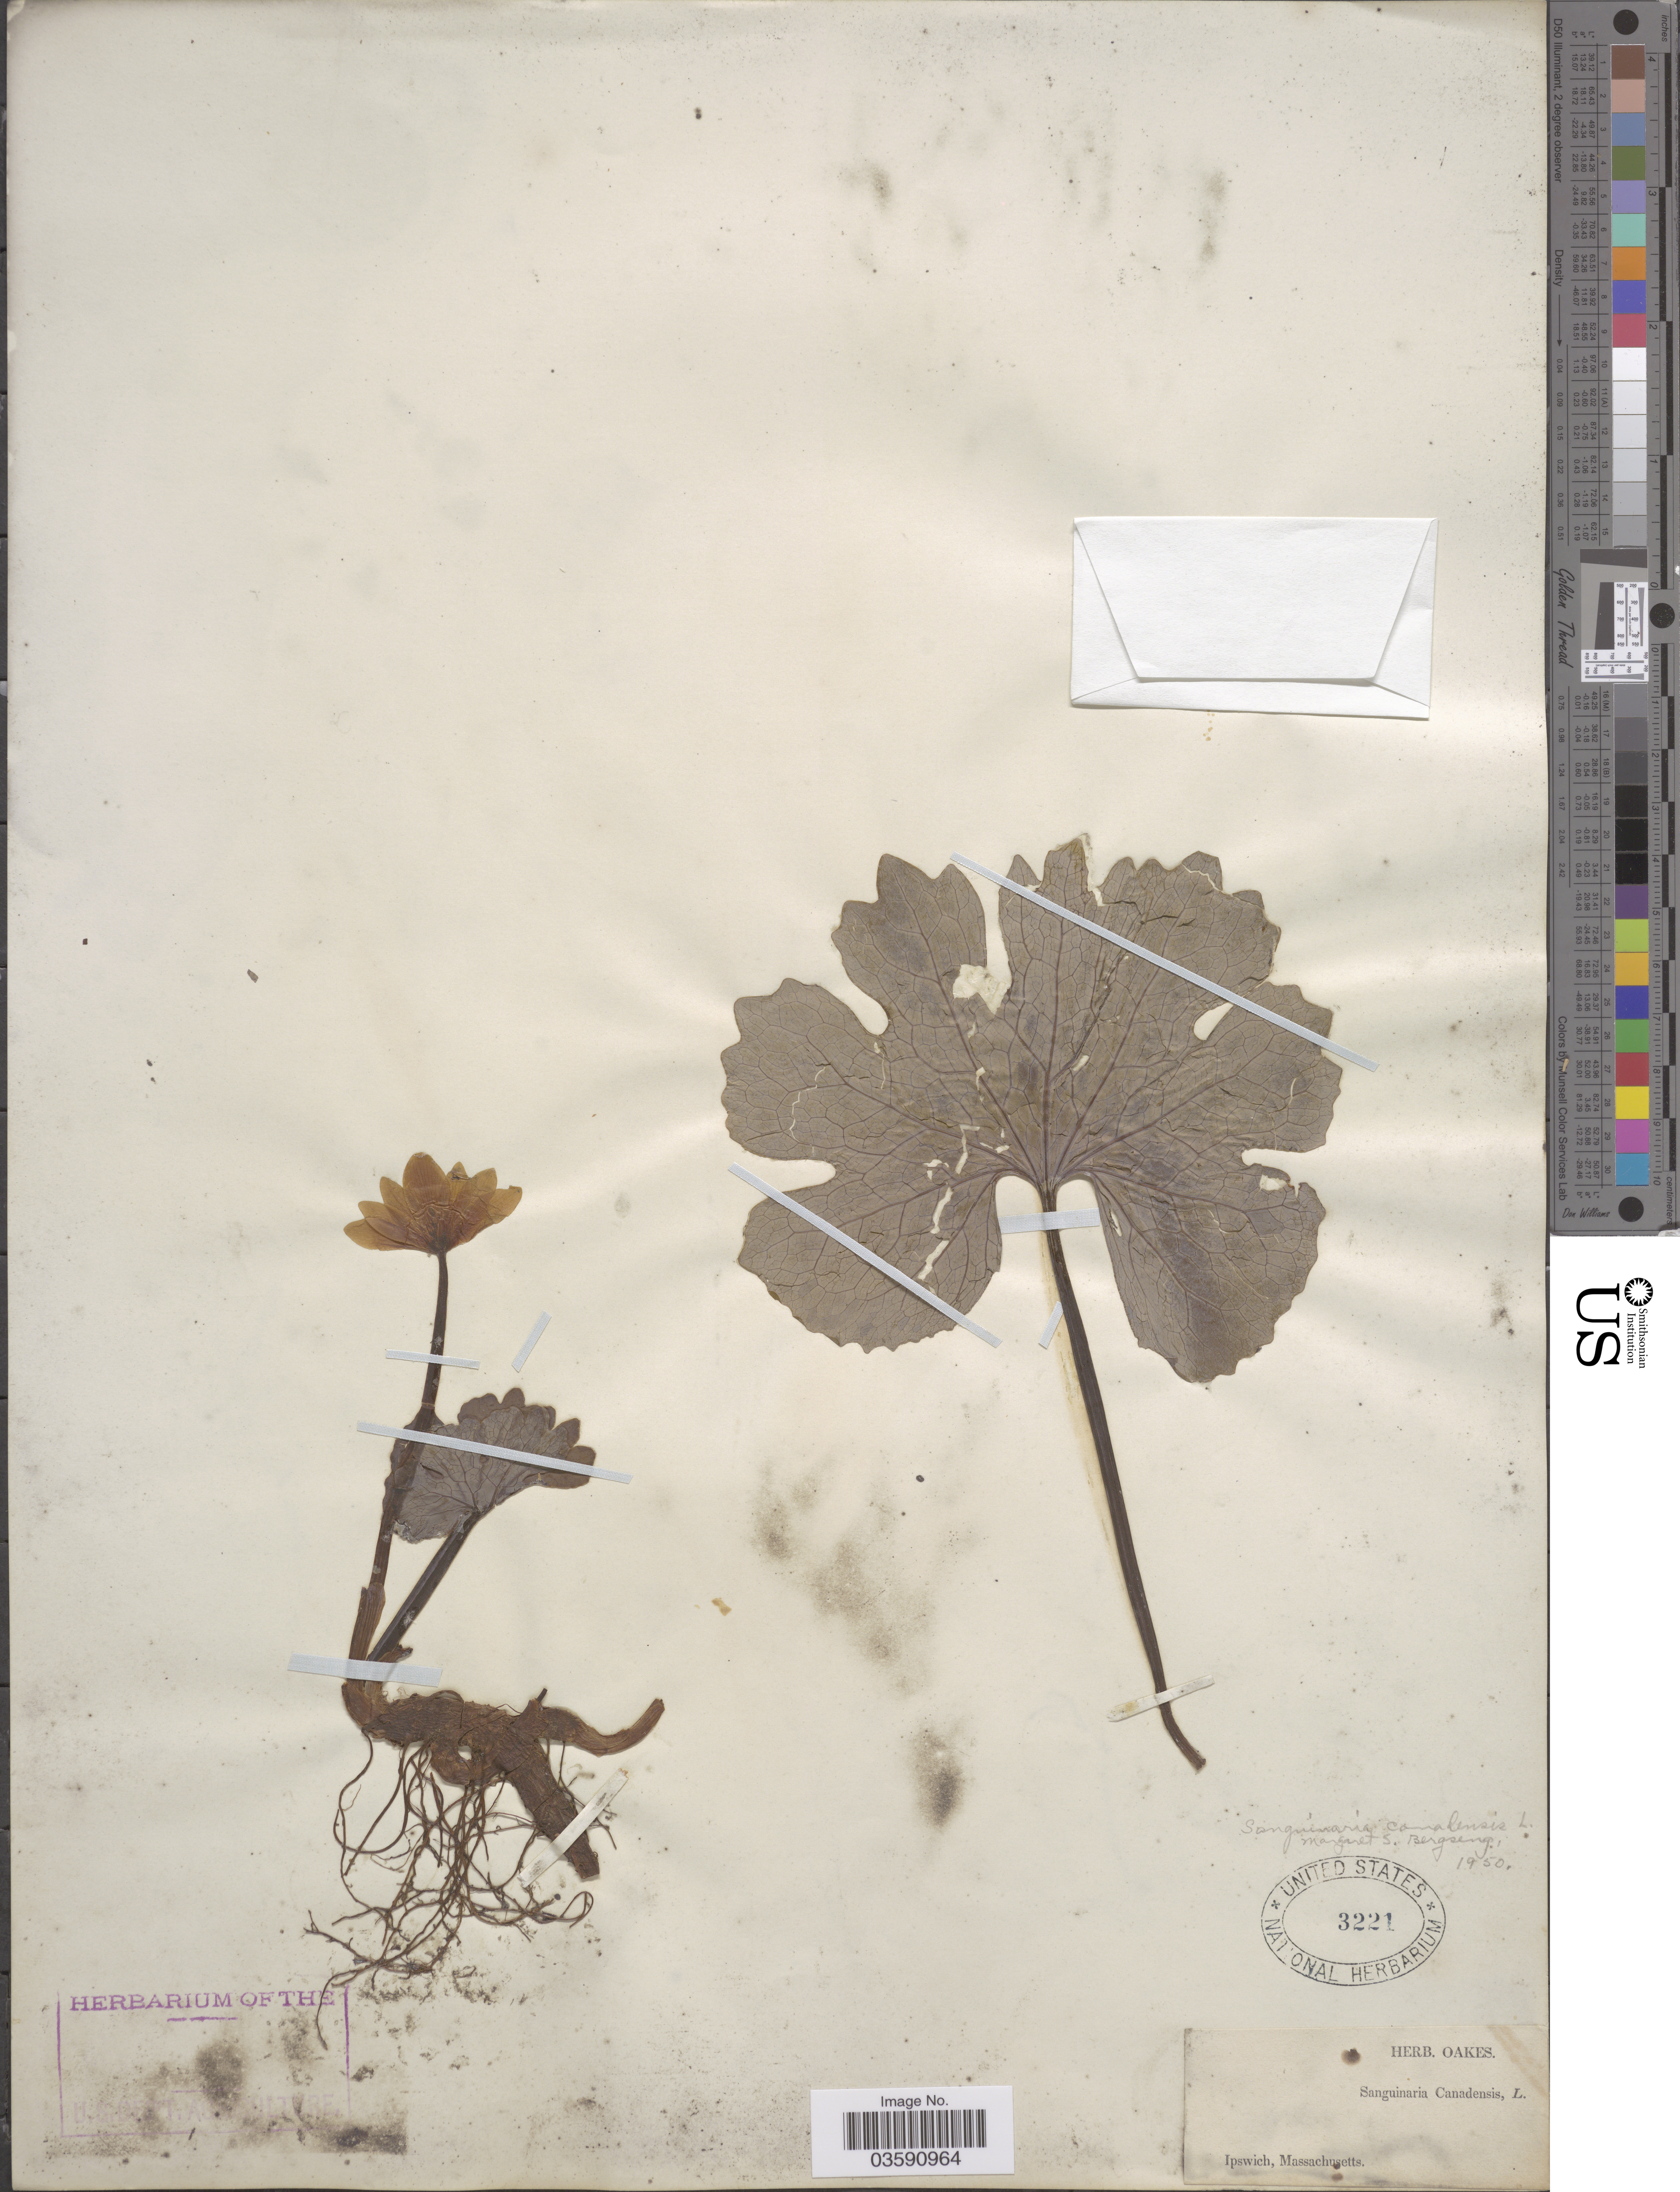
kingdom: Plantae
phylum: Tracheophyta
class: Magnoliopsida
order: Ranunculales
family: Papaveraceae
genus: Sanguinaria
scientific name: Sanguinaria canadensis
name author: L.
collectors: ex herb. Oakes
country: United States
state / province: Massachusetts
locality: Ipswich.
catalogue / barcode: US 3221